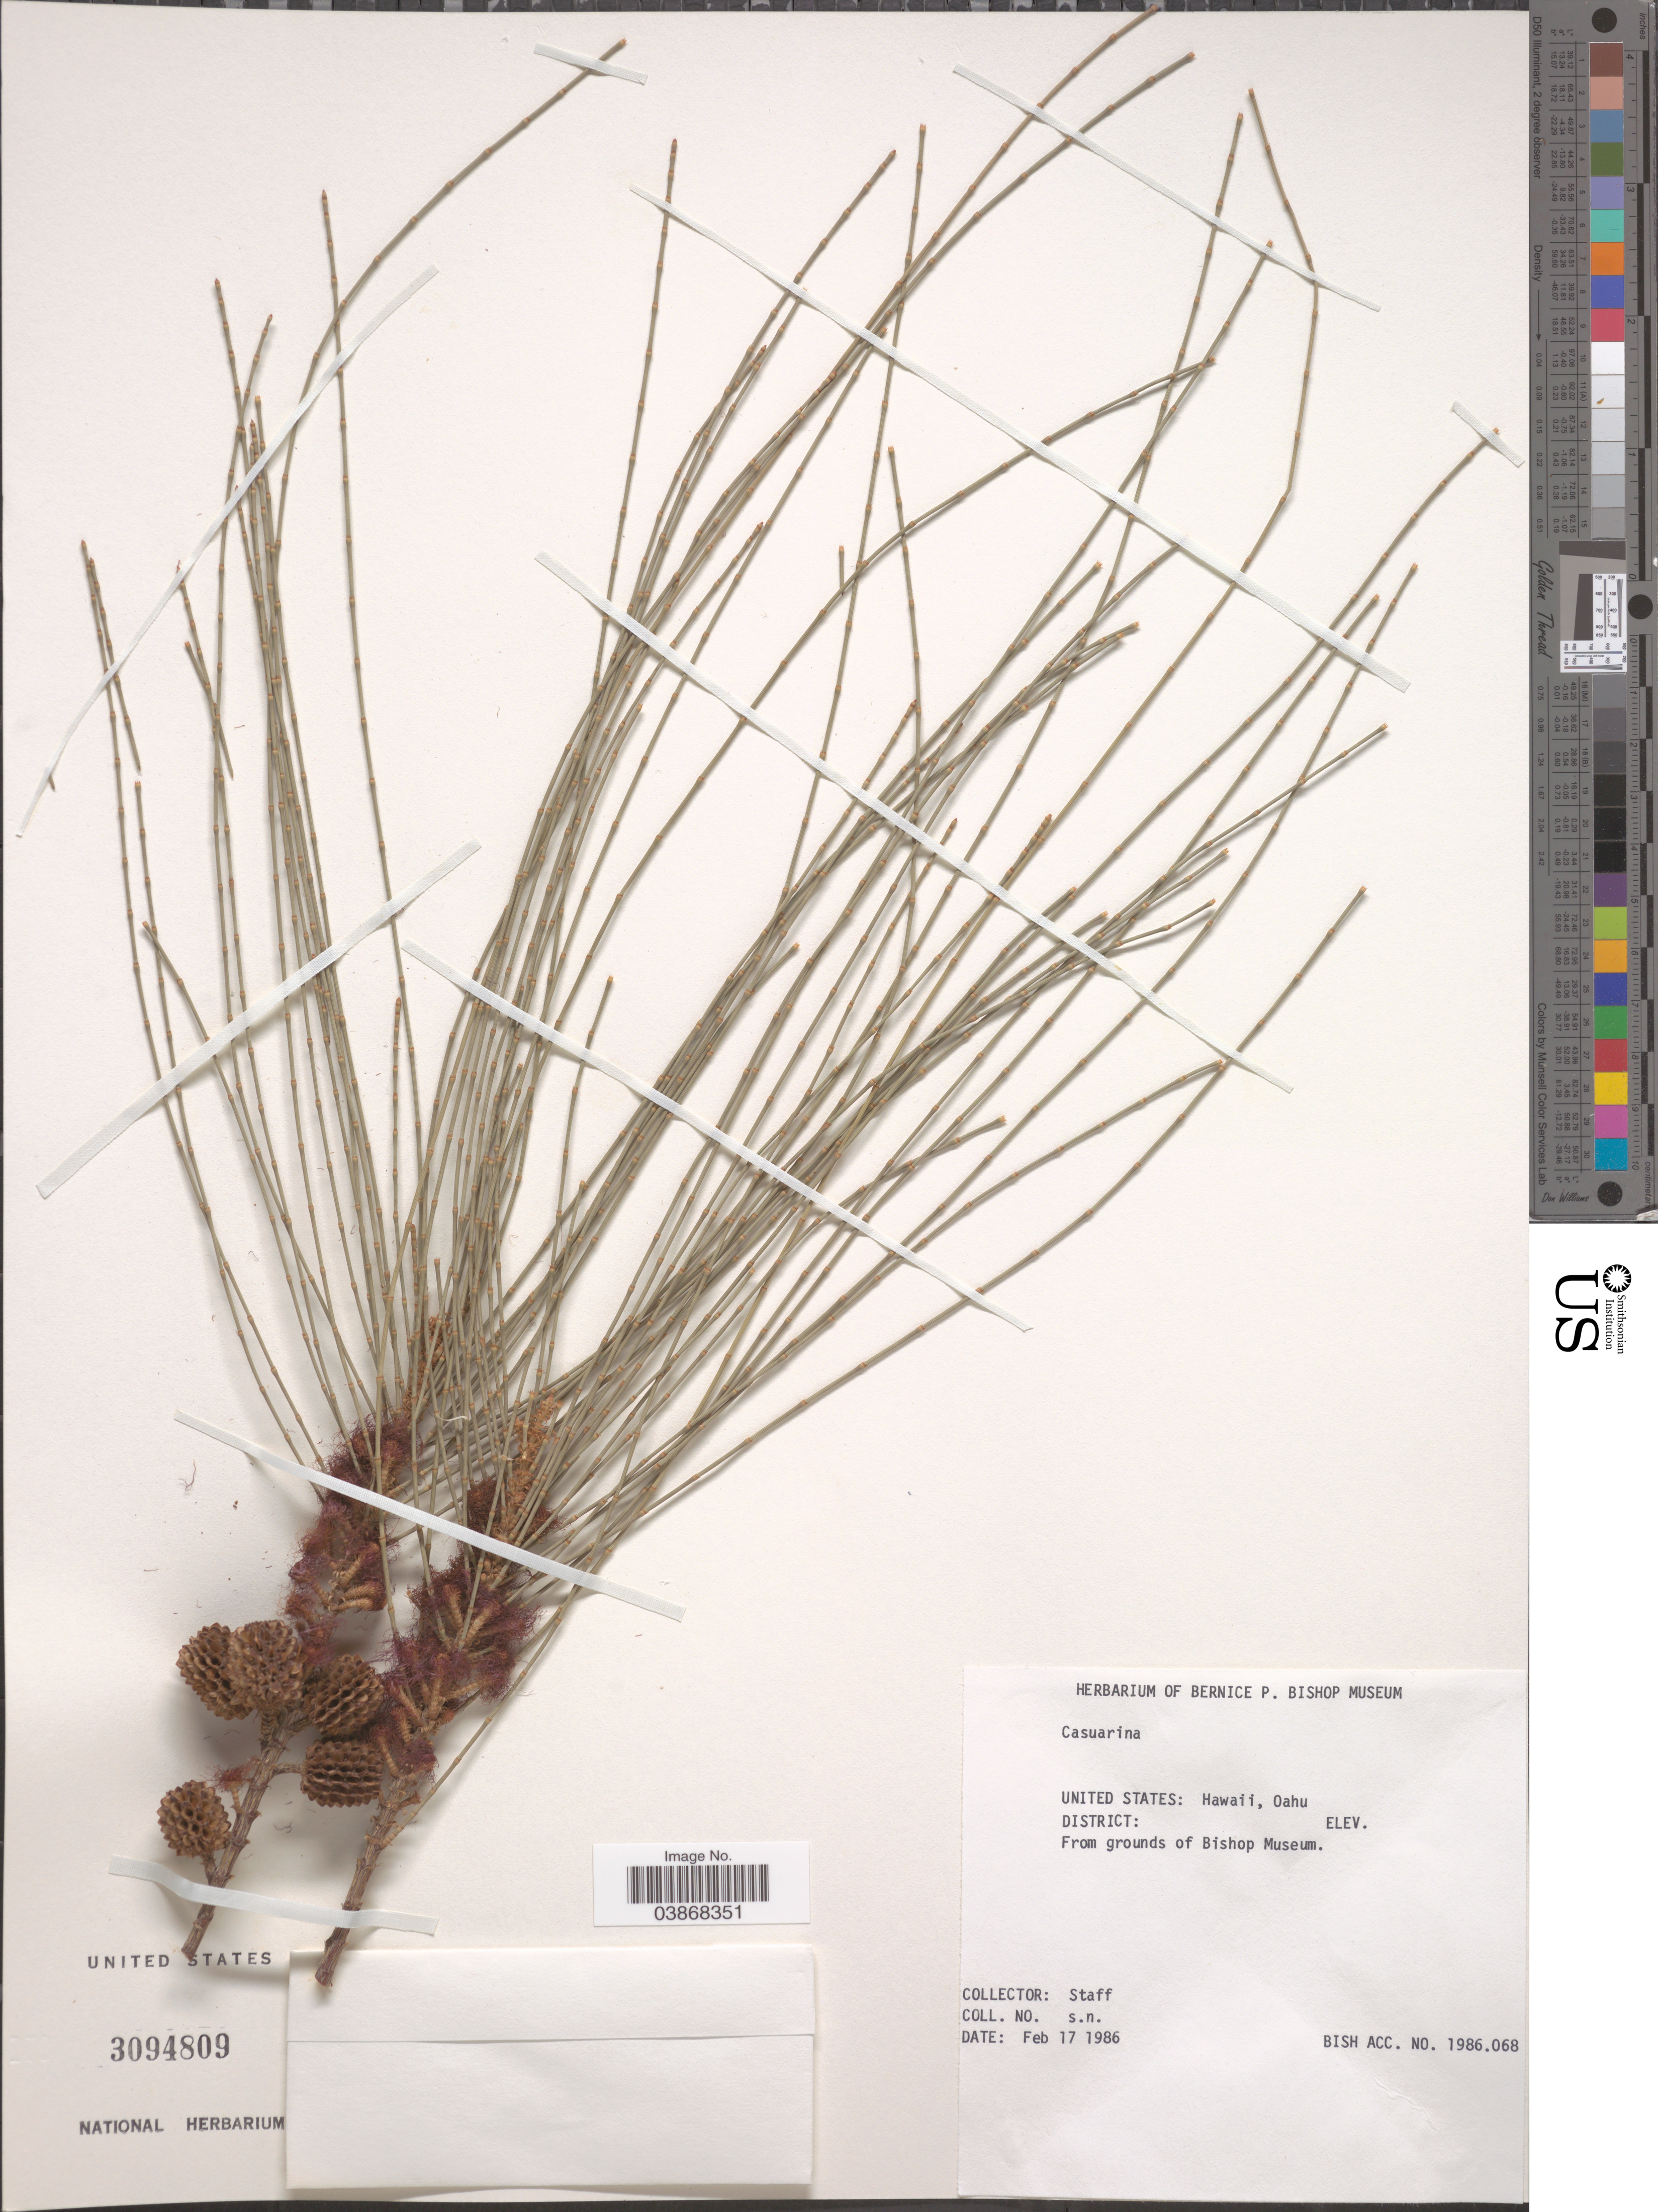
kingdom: Plantae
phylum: Tracheophyta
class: Magnoliopsida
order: Fagales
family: Casuarinaceae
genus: Casuarina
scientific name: Casuarina sp.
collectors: Staff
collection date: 1986-02-17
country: United States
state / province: Hawaii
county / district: Honolulu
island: Oahu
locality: Oahu. Grounds of the Bishop Museum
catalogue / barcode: US 3094809